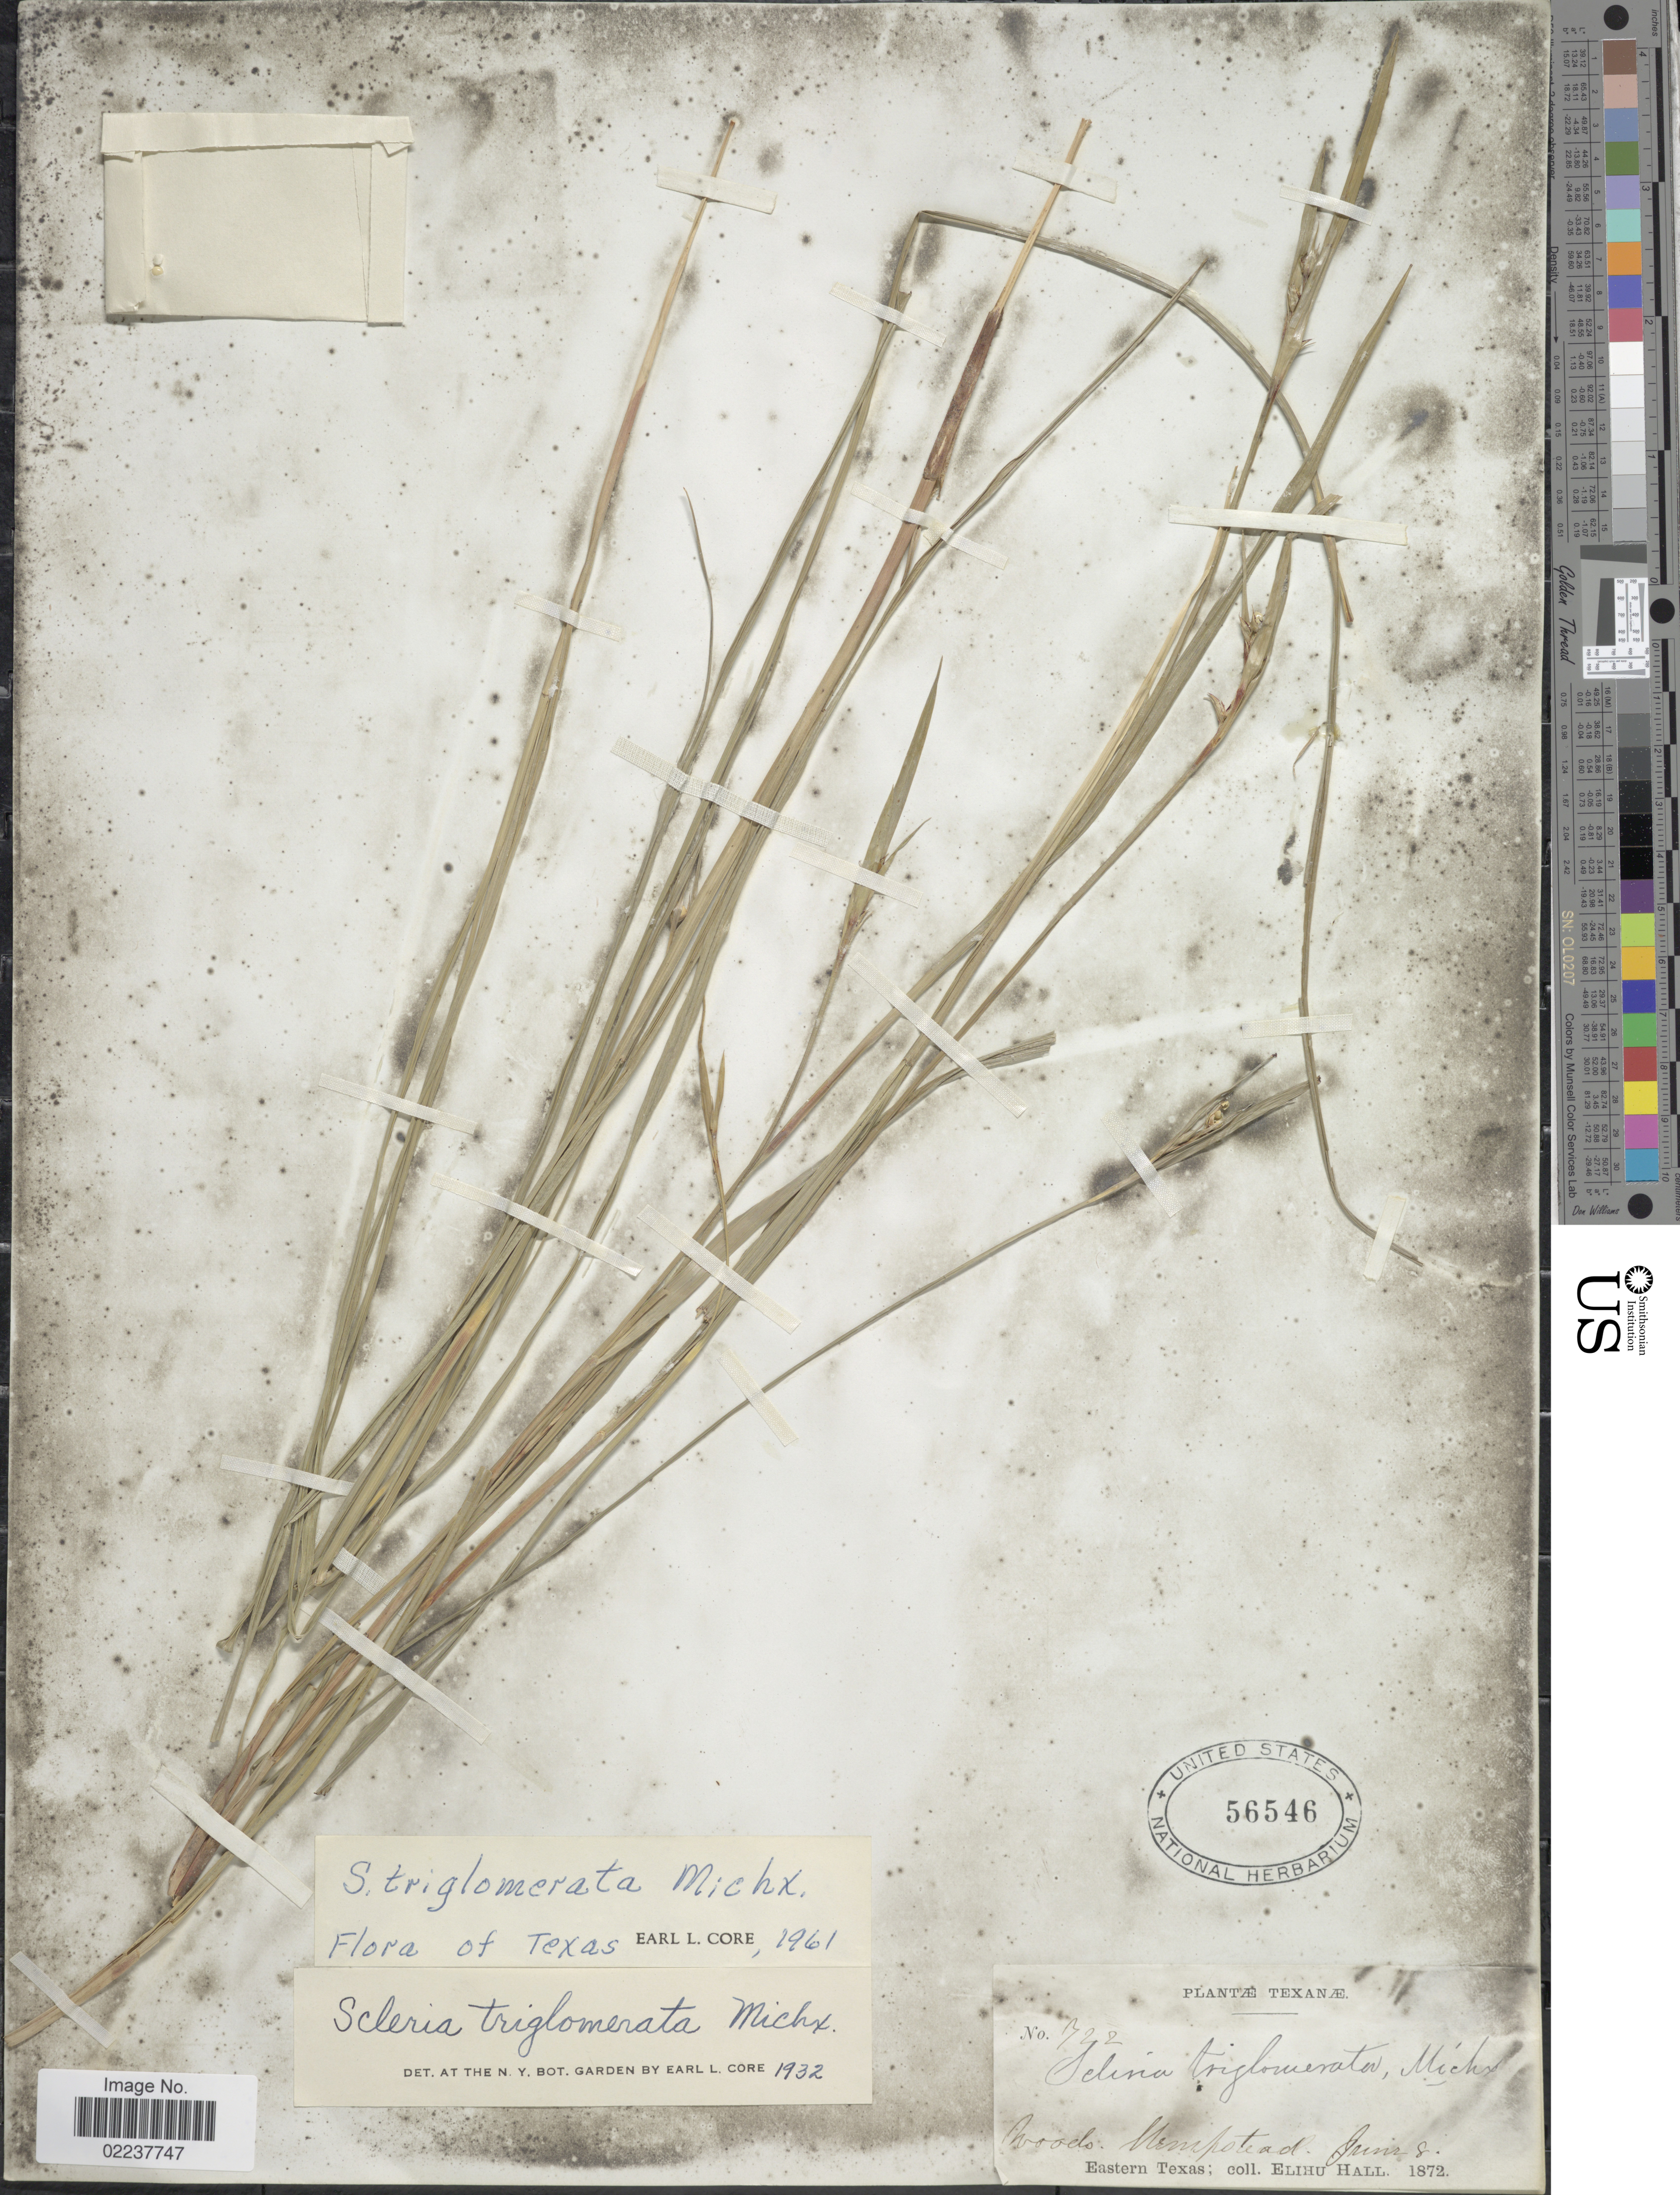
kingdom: Plantae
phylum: Tracheophyta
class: Liliopsida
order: Poales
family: Cyperaceae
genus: Scleria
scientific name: Scleria triglomerata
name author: Michx.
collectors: E. Hall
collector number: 722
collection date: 1872-06-08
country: United States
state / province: Texas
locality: Hempstead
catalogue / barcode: US 56546